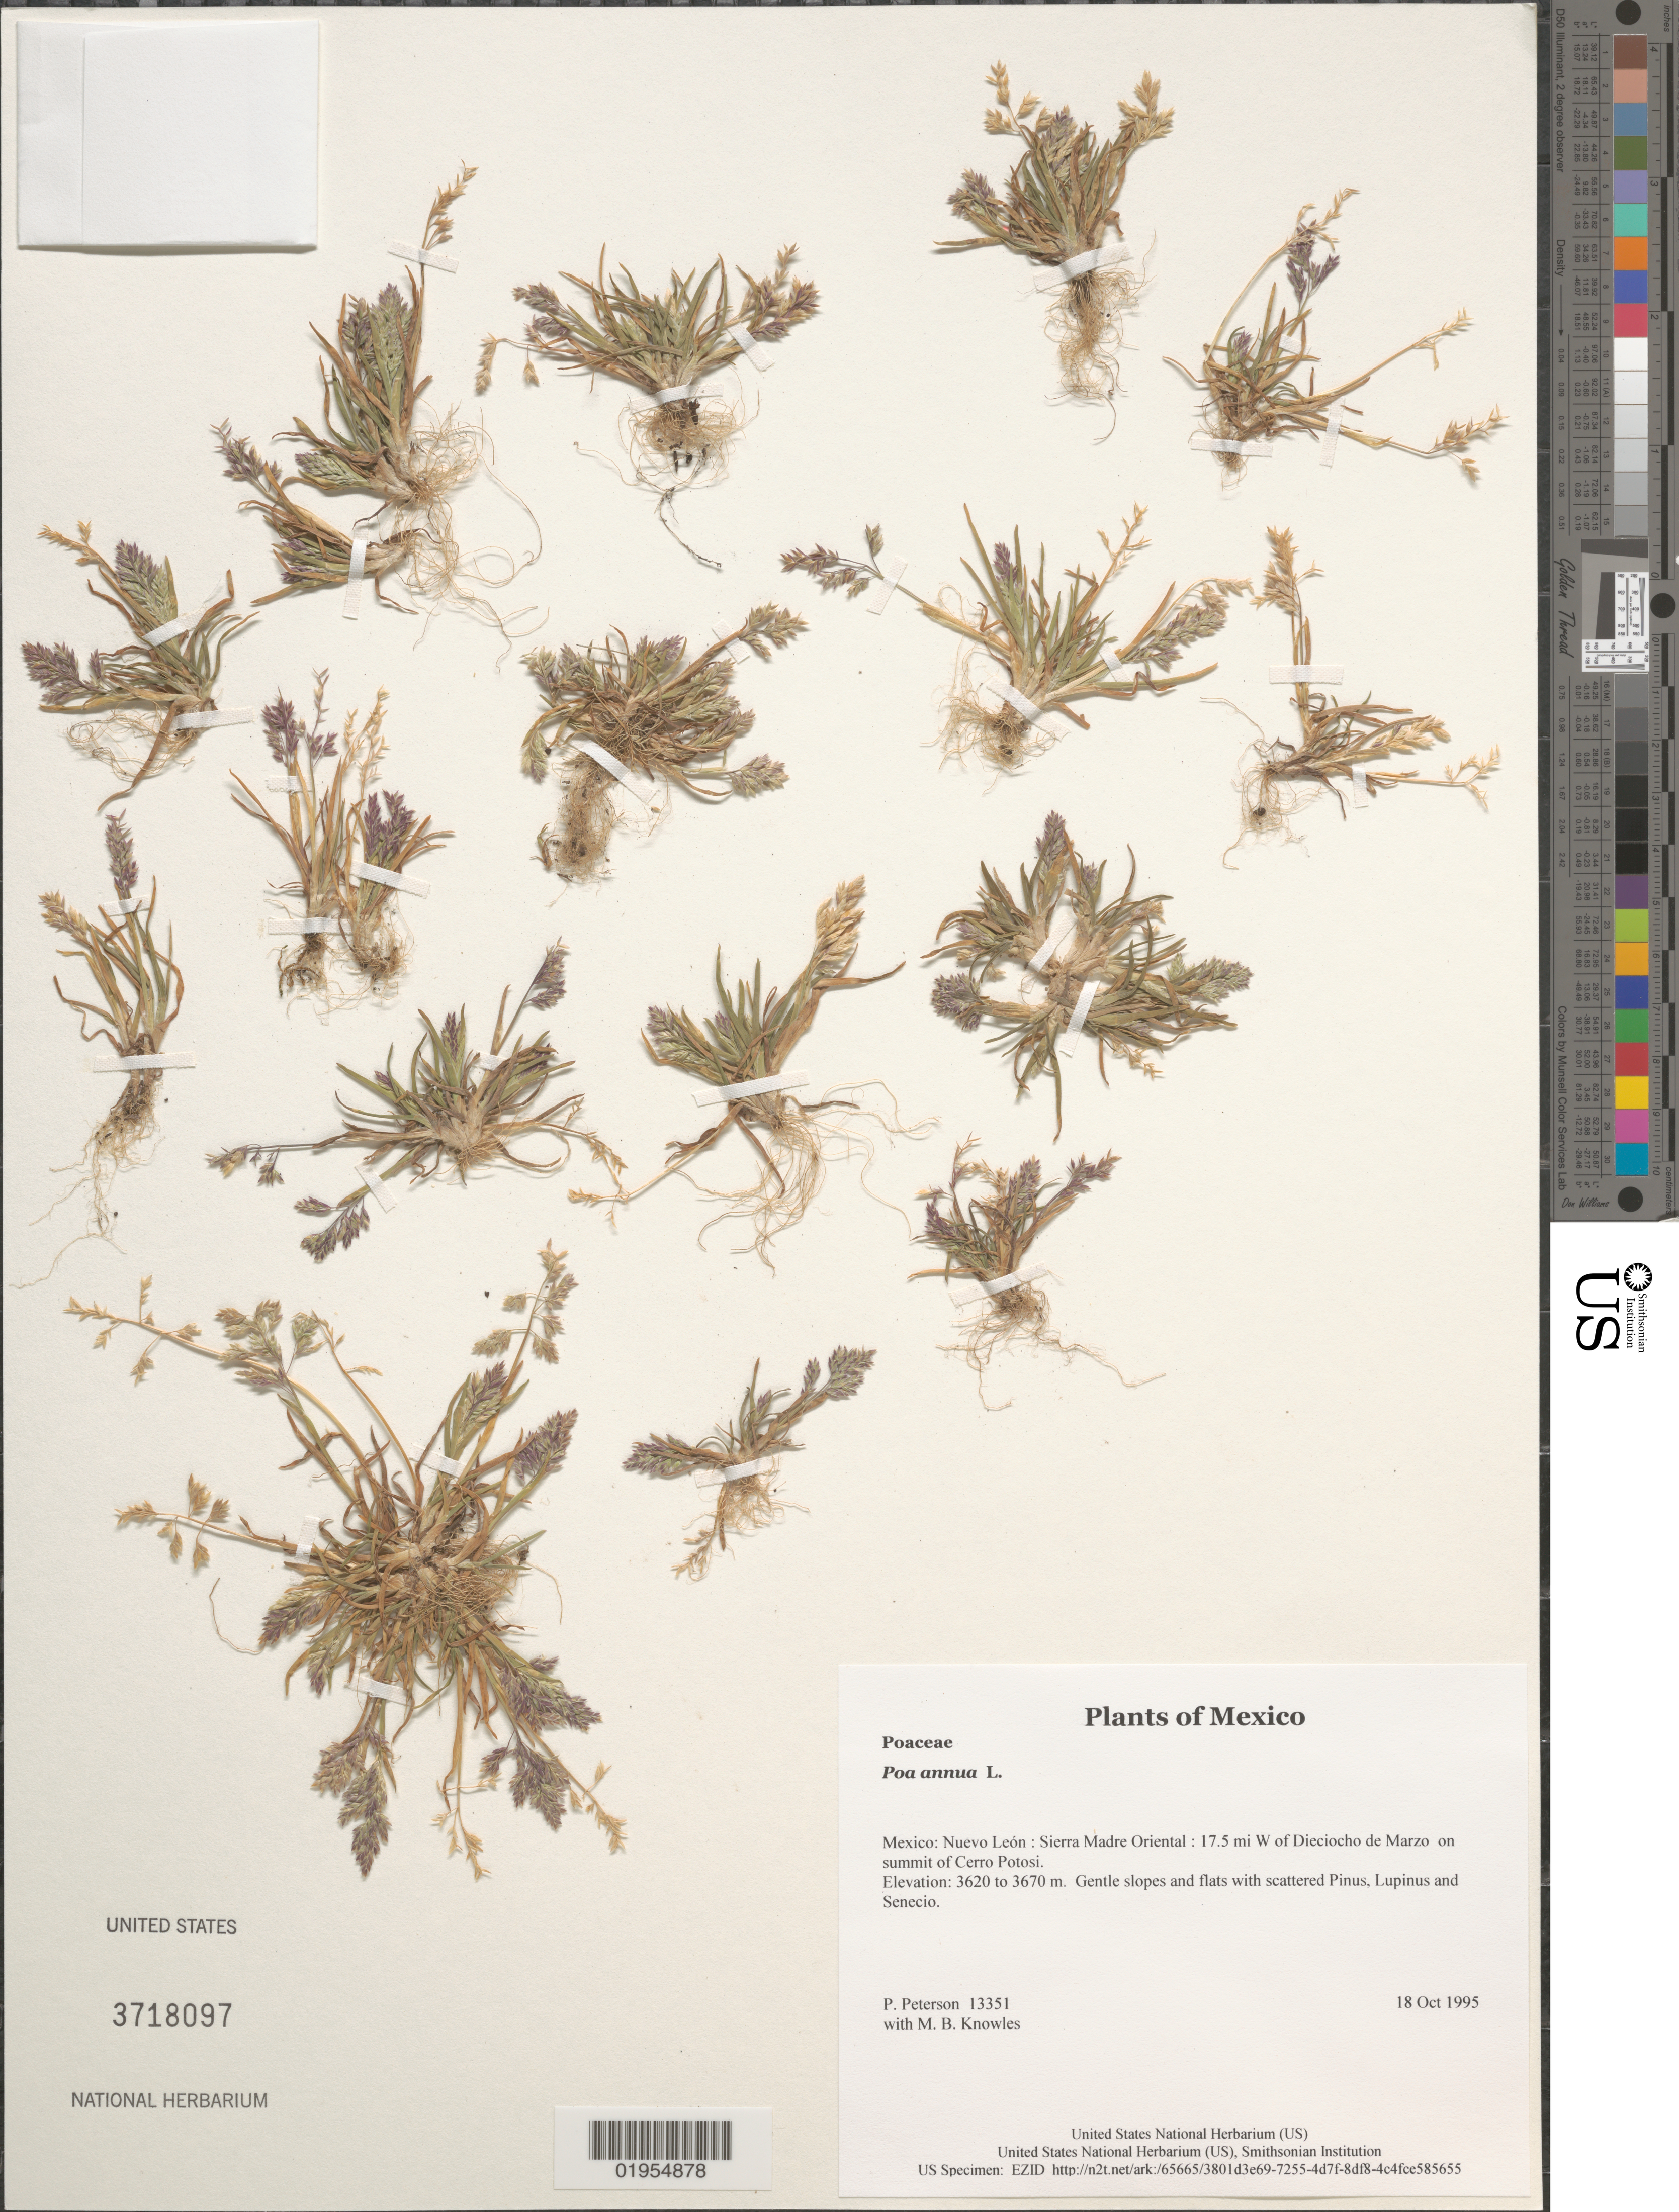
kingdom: Plantae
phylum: Tracheophyta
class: Liliopsida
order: Poales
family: Poaceae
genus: Poa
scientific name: Poa annua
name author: L.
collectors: P. M. Peterson & M. B. Knowles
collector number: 13351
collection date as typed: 18 Oct 1995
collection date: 1995-10-18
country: Mexico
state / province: Nuevo León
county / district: Sierra Madre Oriental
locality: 17.5 mi W of Dieciocho de Marzo on summit of Cerro Potosi.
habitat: Gentle slopes and flats with scattered Pinus, Lupinus and Senecio.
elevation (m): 3620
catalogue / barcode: US 3718097